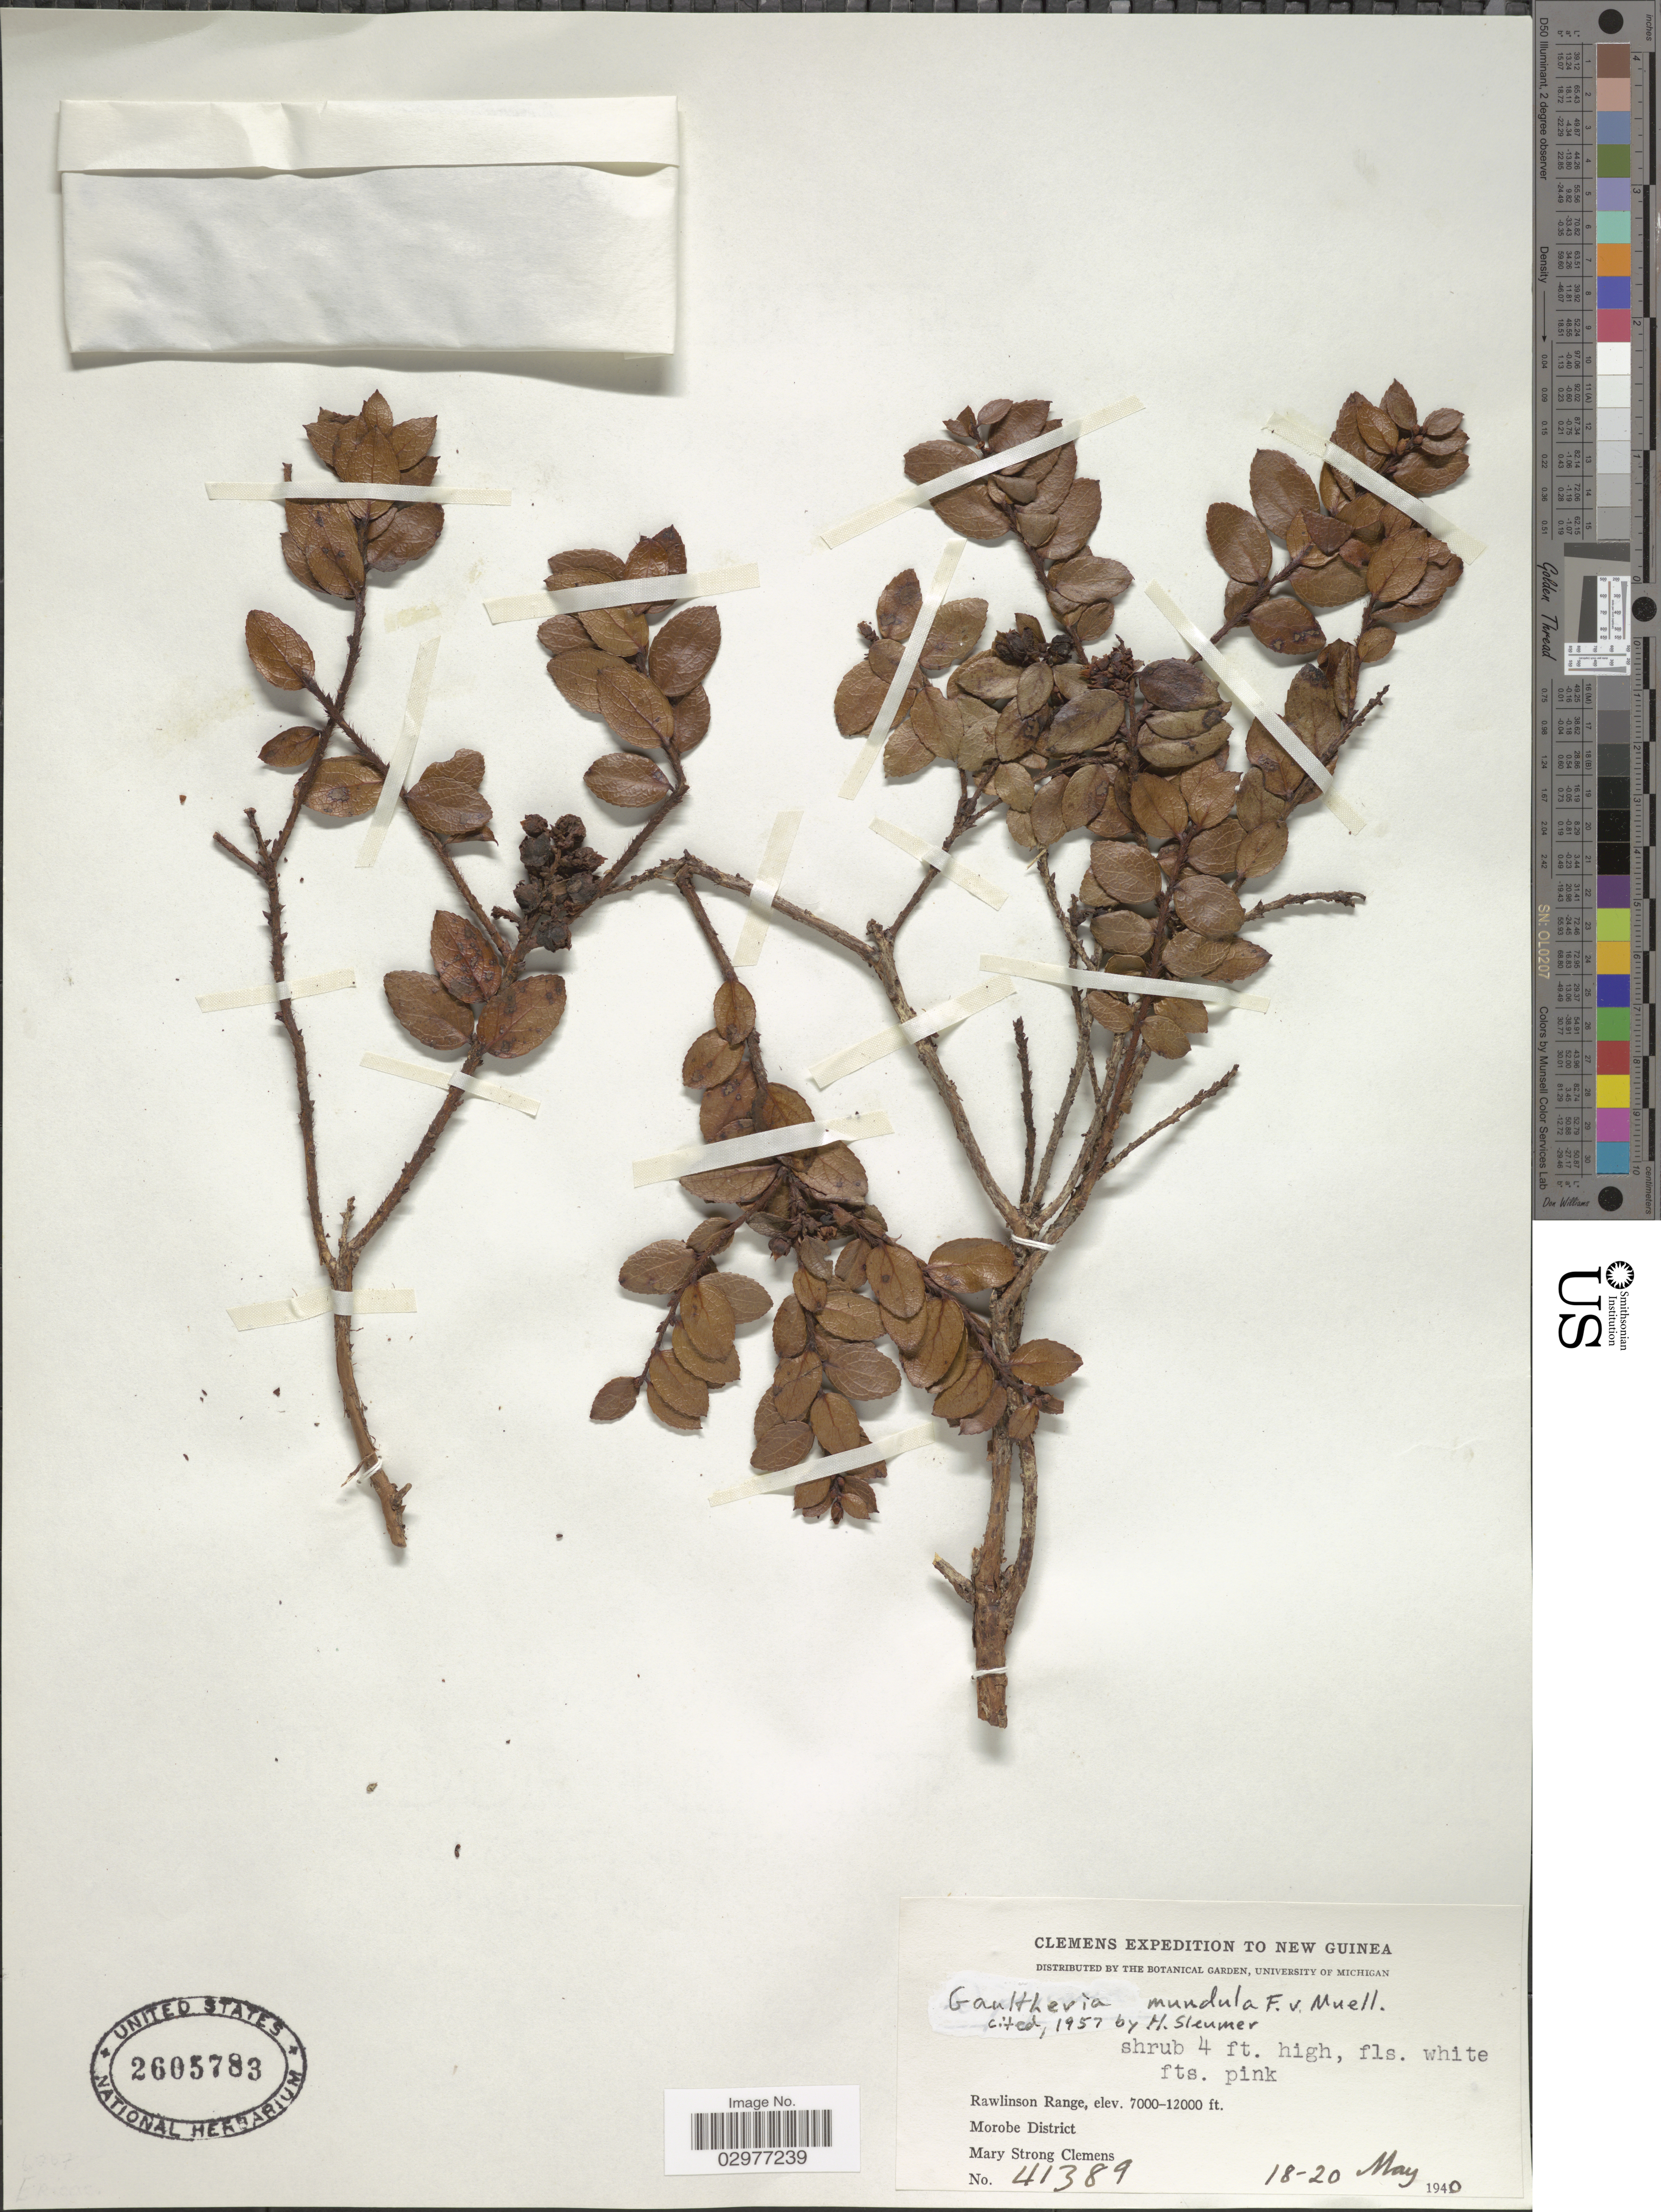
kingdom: Plantae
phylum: Tracheophyta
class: Magnoliopsida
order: Ericales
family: Ericaceae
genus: Gaultheria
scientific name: Gaultheria mundula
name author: F. Muell.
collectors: M. S. Clemens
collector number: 41389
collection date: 1940-05-18/1940-05-20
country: Papua New Guinea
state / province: Morobe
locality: Rawlinson Range. Morobe District.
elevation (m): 2134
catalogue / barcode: US 2605783